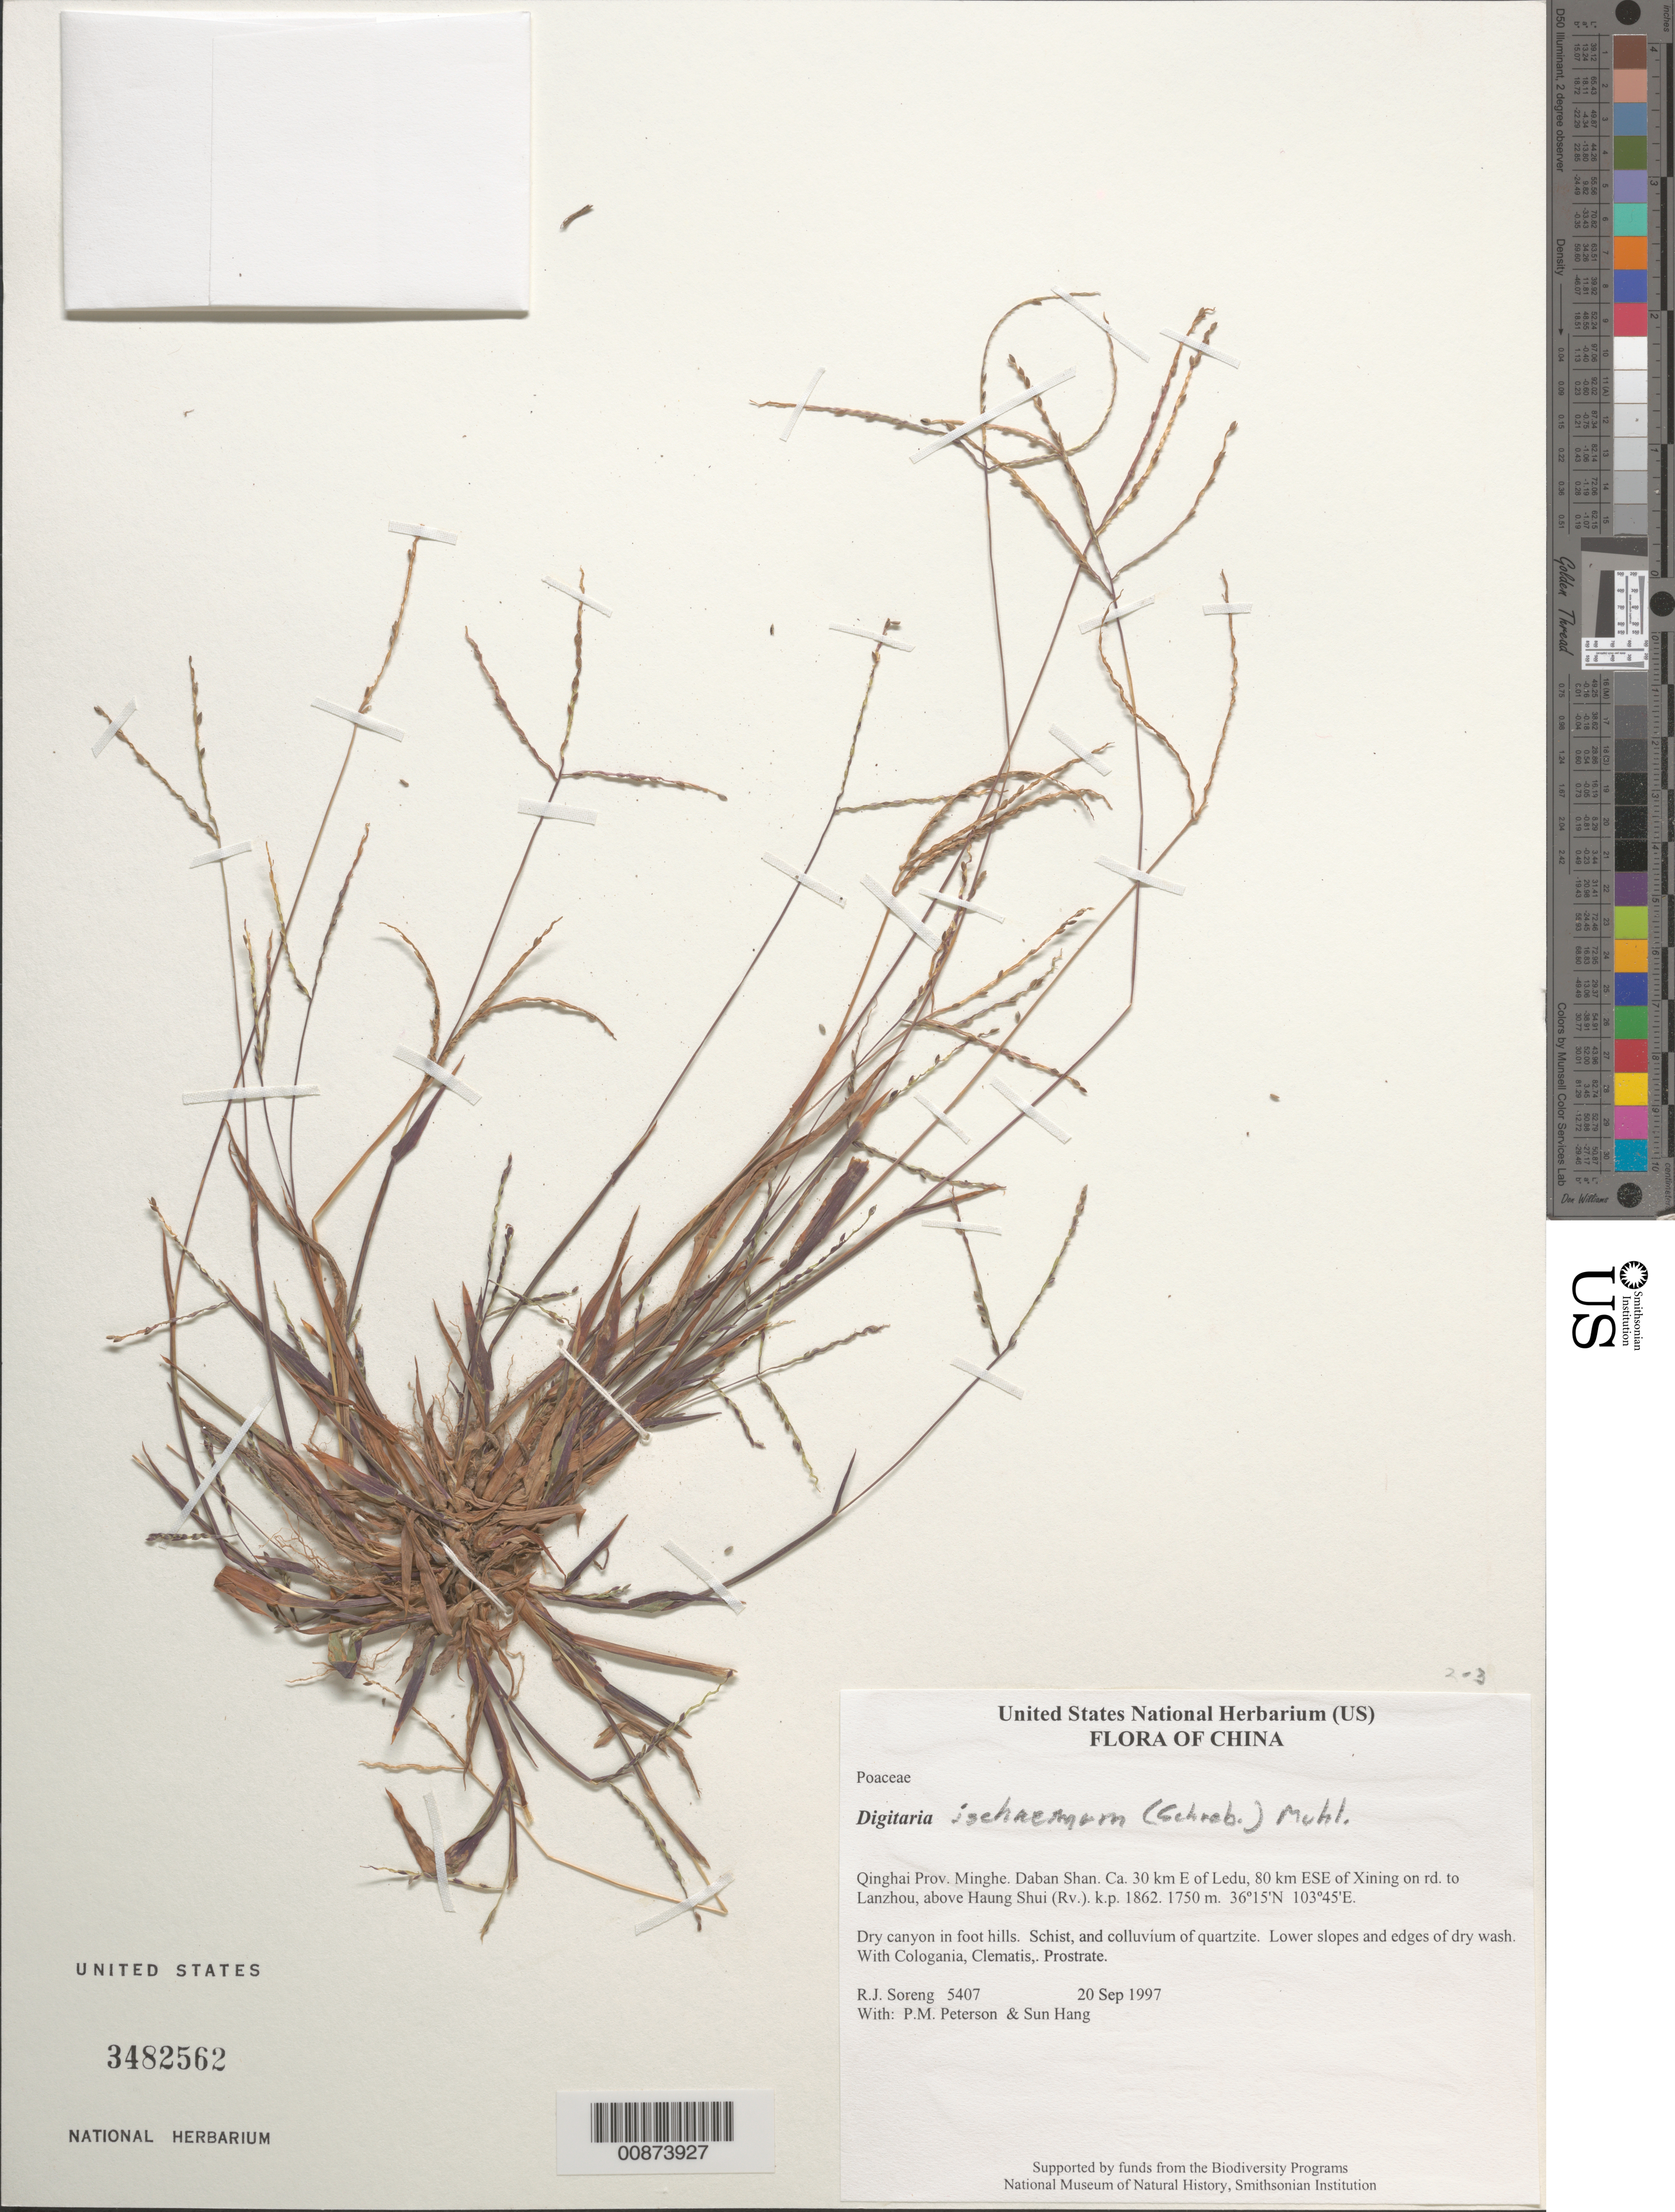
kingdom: Plantae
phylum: Tracheophyta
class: Liliopsida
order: Poales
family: Poaceae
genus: Digitaria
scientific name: Digitaria ischaemum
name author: (Schreber) Schreber ex Muhl.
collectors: R. J. Soreng, P. M. Peterson & Sun Hang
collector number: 5407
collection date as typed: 20 Sep 1997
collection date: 1997-09-20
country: China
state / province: Qinghai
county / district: Minghe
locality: Daban Shan. Ca. 30 km E of Ledu, 80 km ESE of Xining on rd. to Lanzhou, above Haung Shui (Rv.). k.p. 1862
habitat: Dry canyon in foot hills. Schist, and colluvium of quartzite. Lower slopes and edges of dry wash. With Cologania, Clematis,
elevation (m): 1750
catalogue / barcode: US 3482562